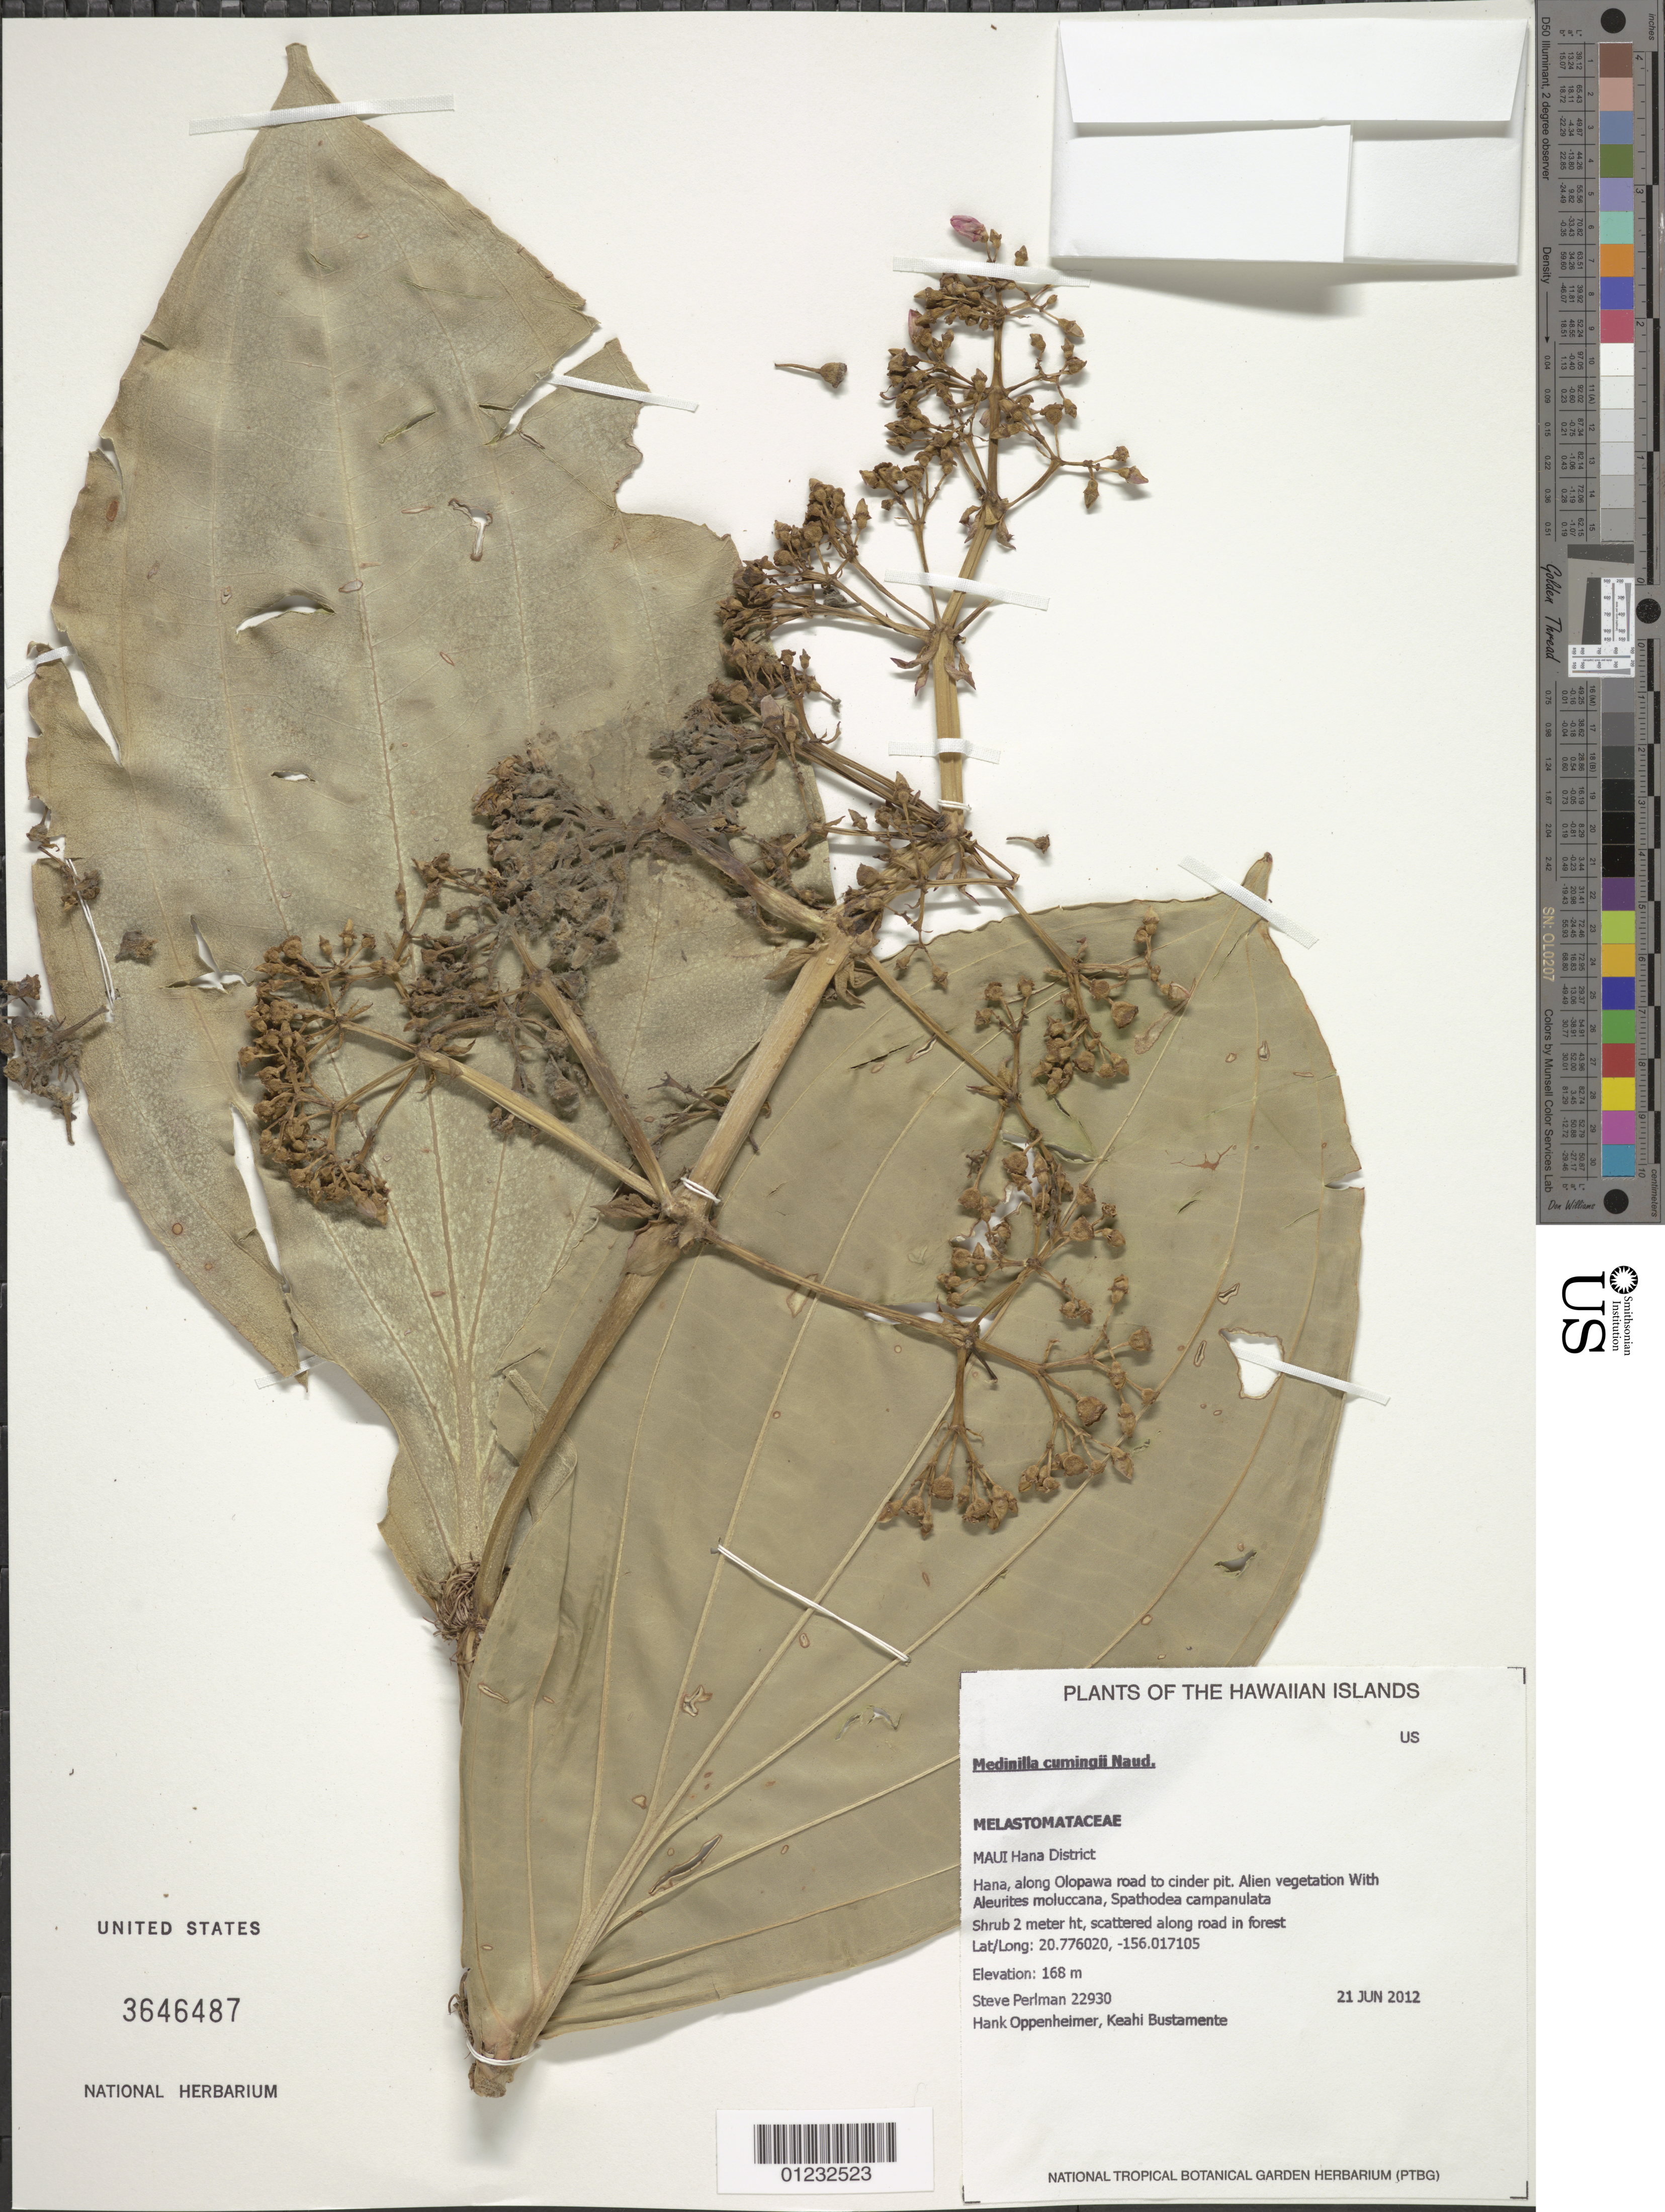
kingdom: Plantae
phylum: Tracheophyta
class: Magnoliopsida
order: Myrtales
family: Melastomataceae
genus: Medinilla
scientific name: Medinilla cummingii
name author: Naudin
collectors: S. P. Perlman, H. L. Oppenheimer & K. M. Bustamente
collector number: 22930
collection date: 2012-06-21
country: United States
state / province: Hawaii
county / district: Maui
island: Maui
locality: Hamakua District, Hana, along Olopawa road to cinder pit.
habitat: Alien vegetation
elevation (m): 168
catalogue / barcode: US 3646487